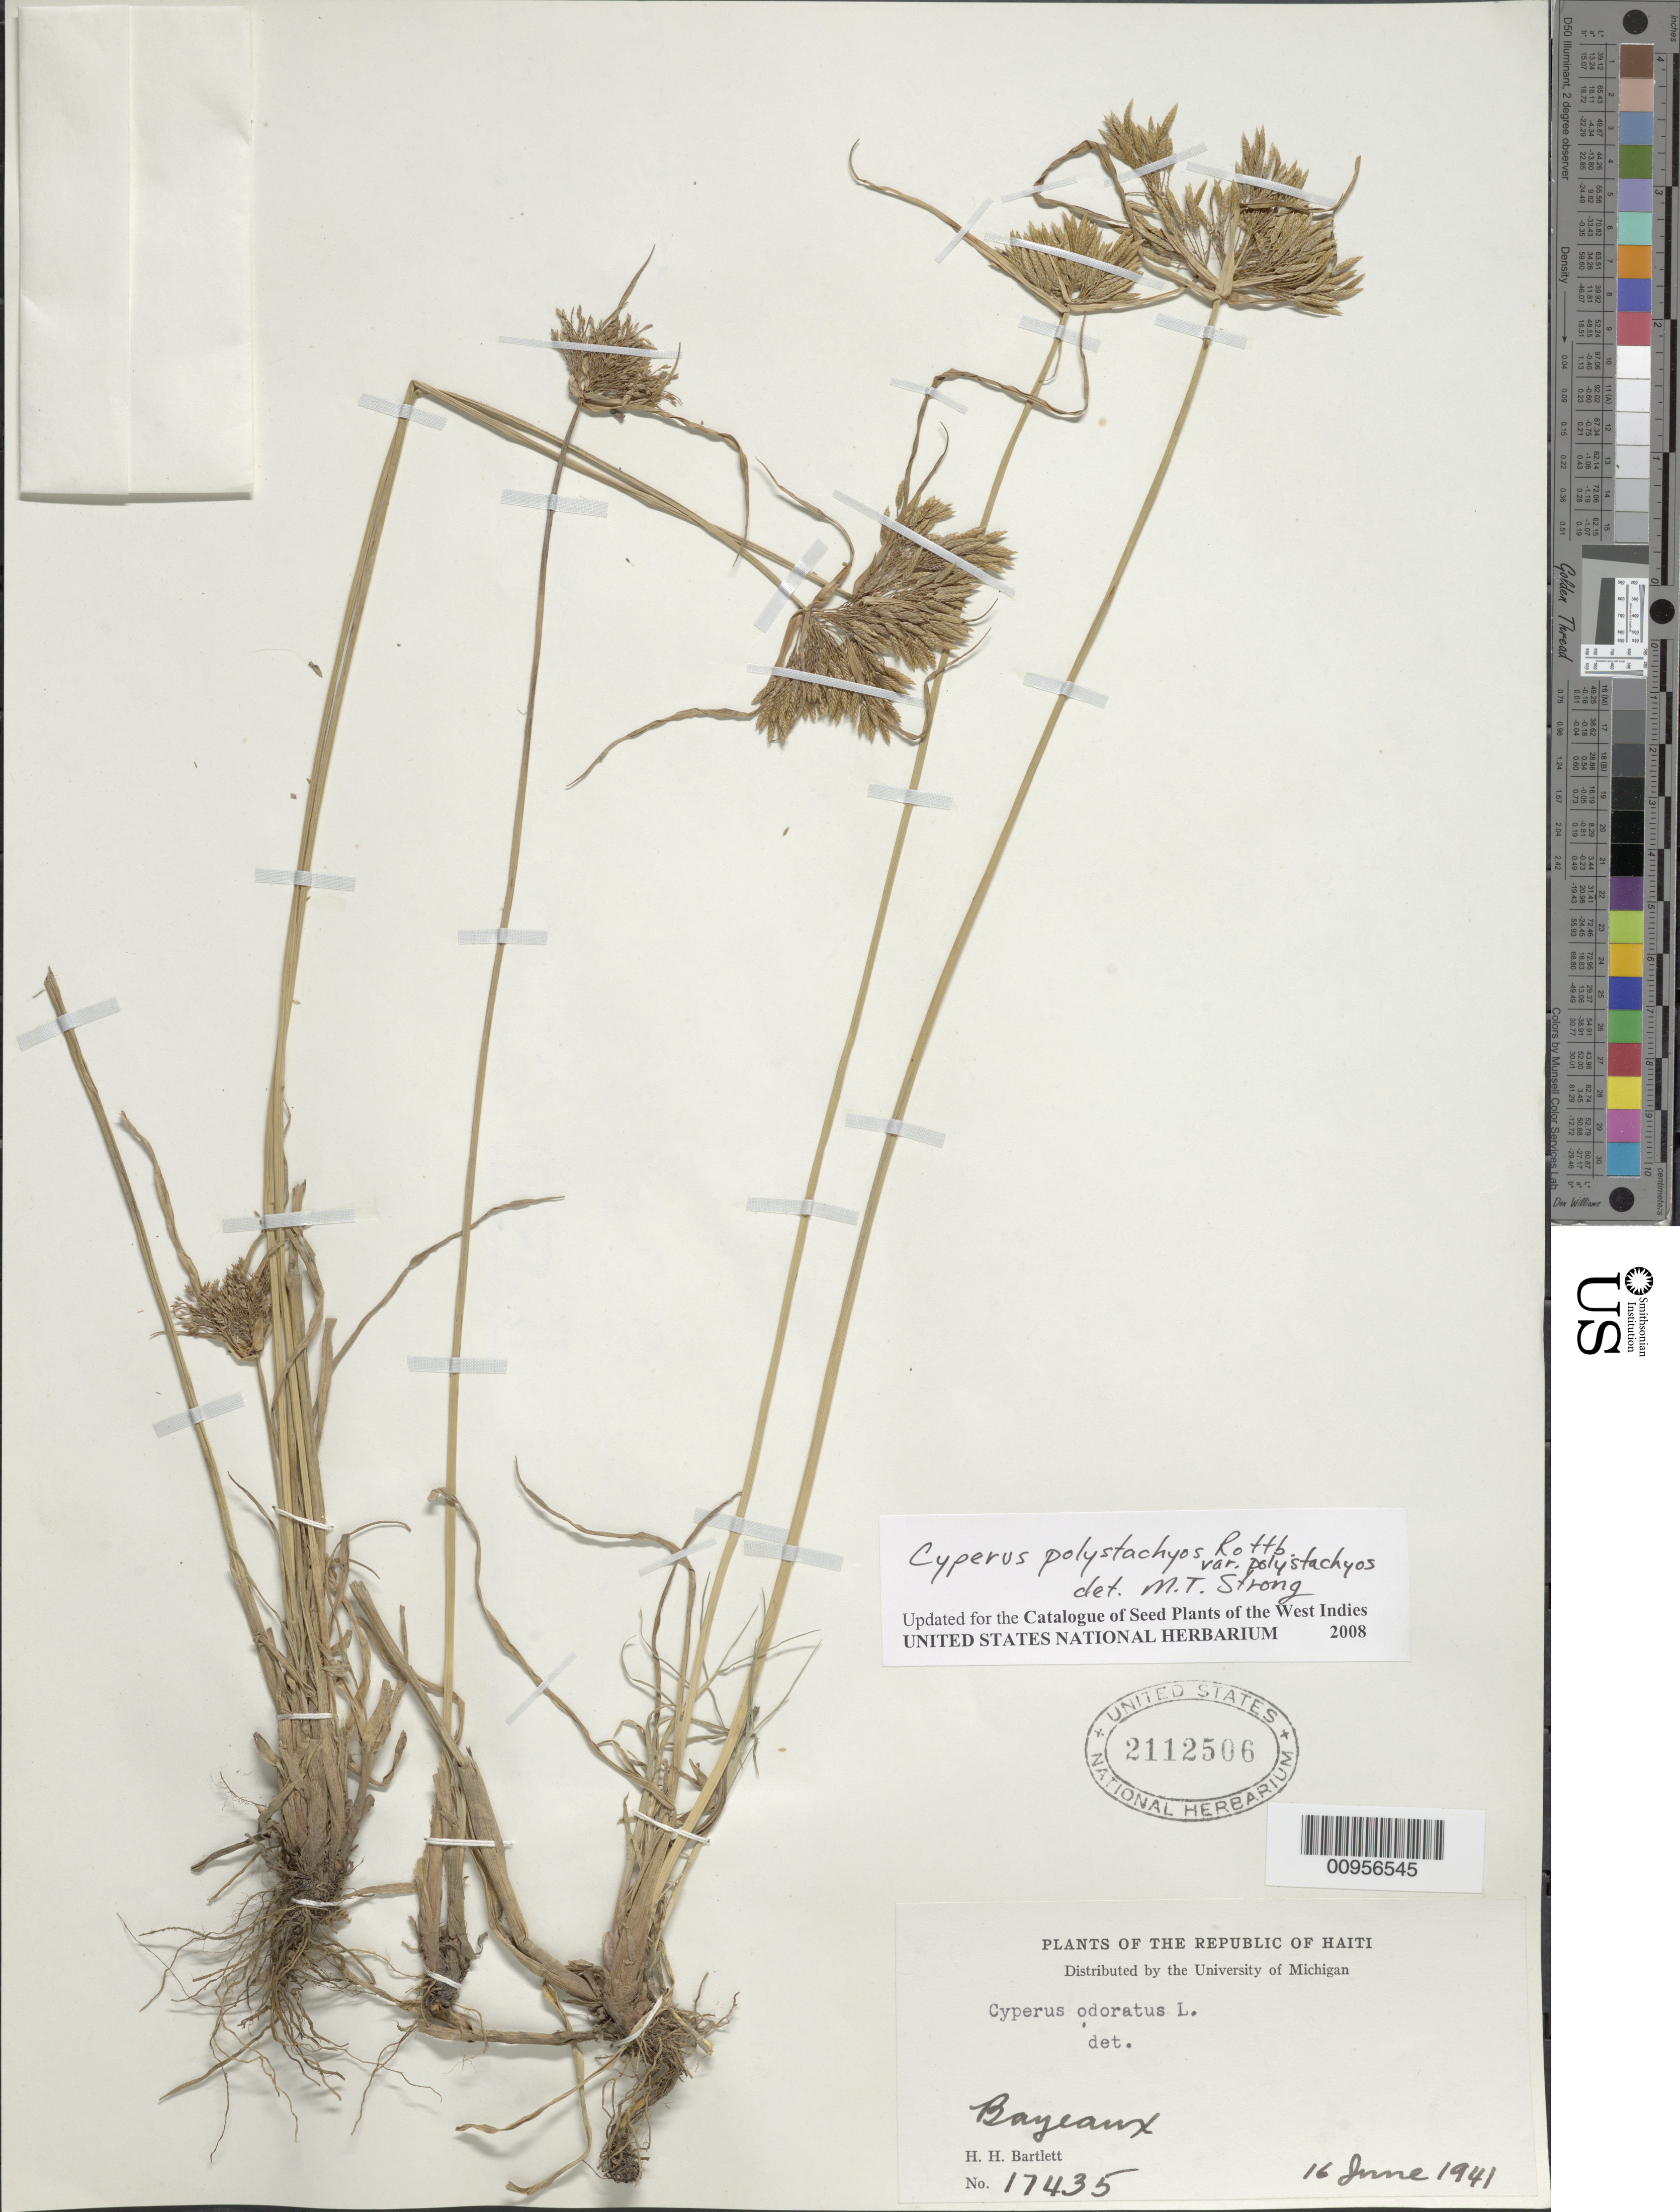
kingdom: Plantae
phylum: Tracheophyta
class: Liliopsida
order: Poales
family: Cyperaceae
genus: Cyperus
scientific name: Cyperus polystachyos var. polystachyos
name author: Rottb.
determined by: Strong, M. T., (US), Smithsonian Institution - National Museum of Natural History (UNITED STATES)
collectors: H. H. Bartlett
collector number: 17435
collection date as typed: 16 Jun 1941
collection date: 1941-06-16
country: Haiti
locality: Bayeaux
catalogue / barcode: US 2112506